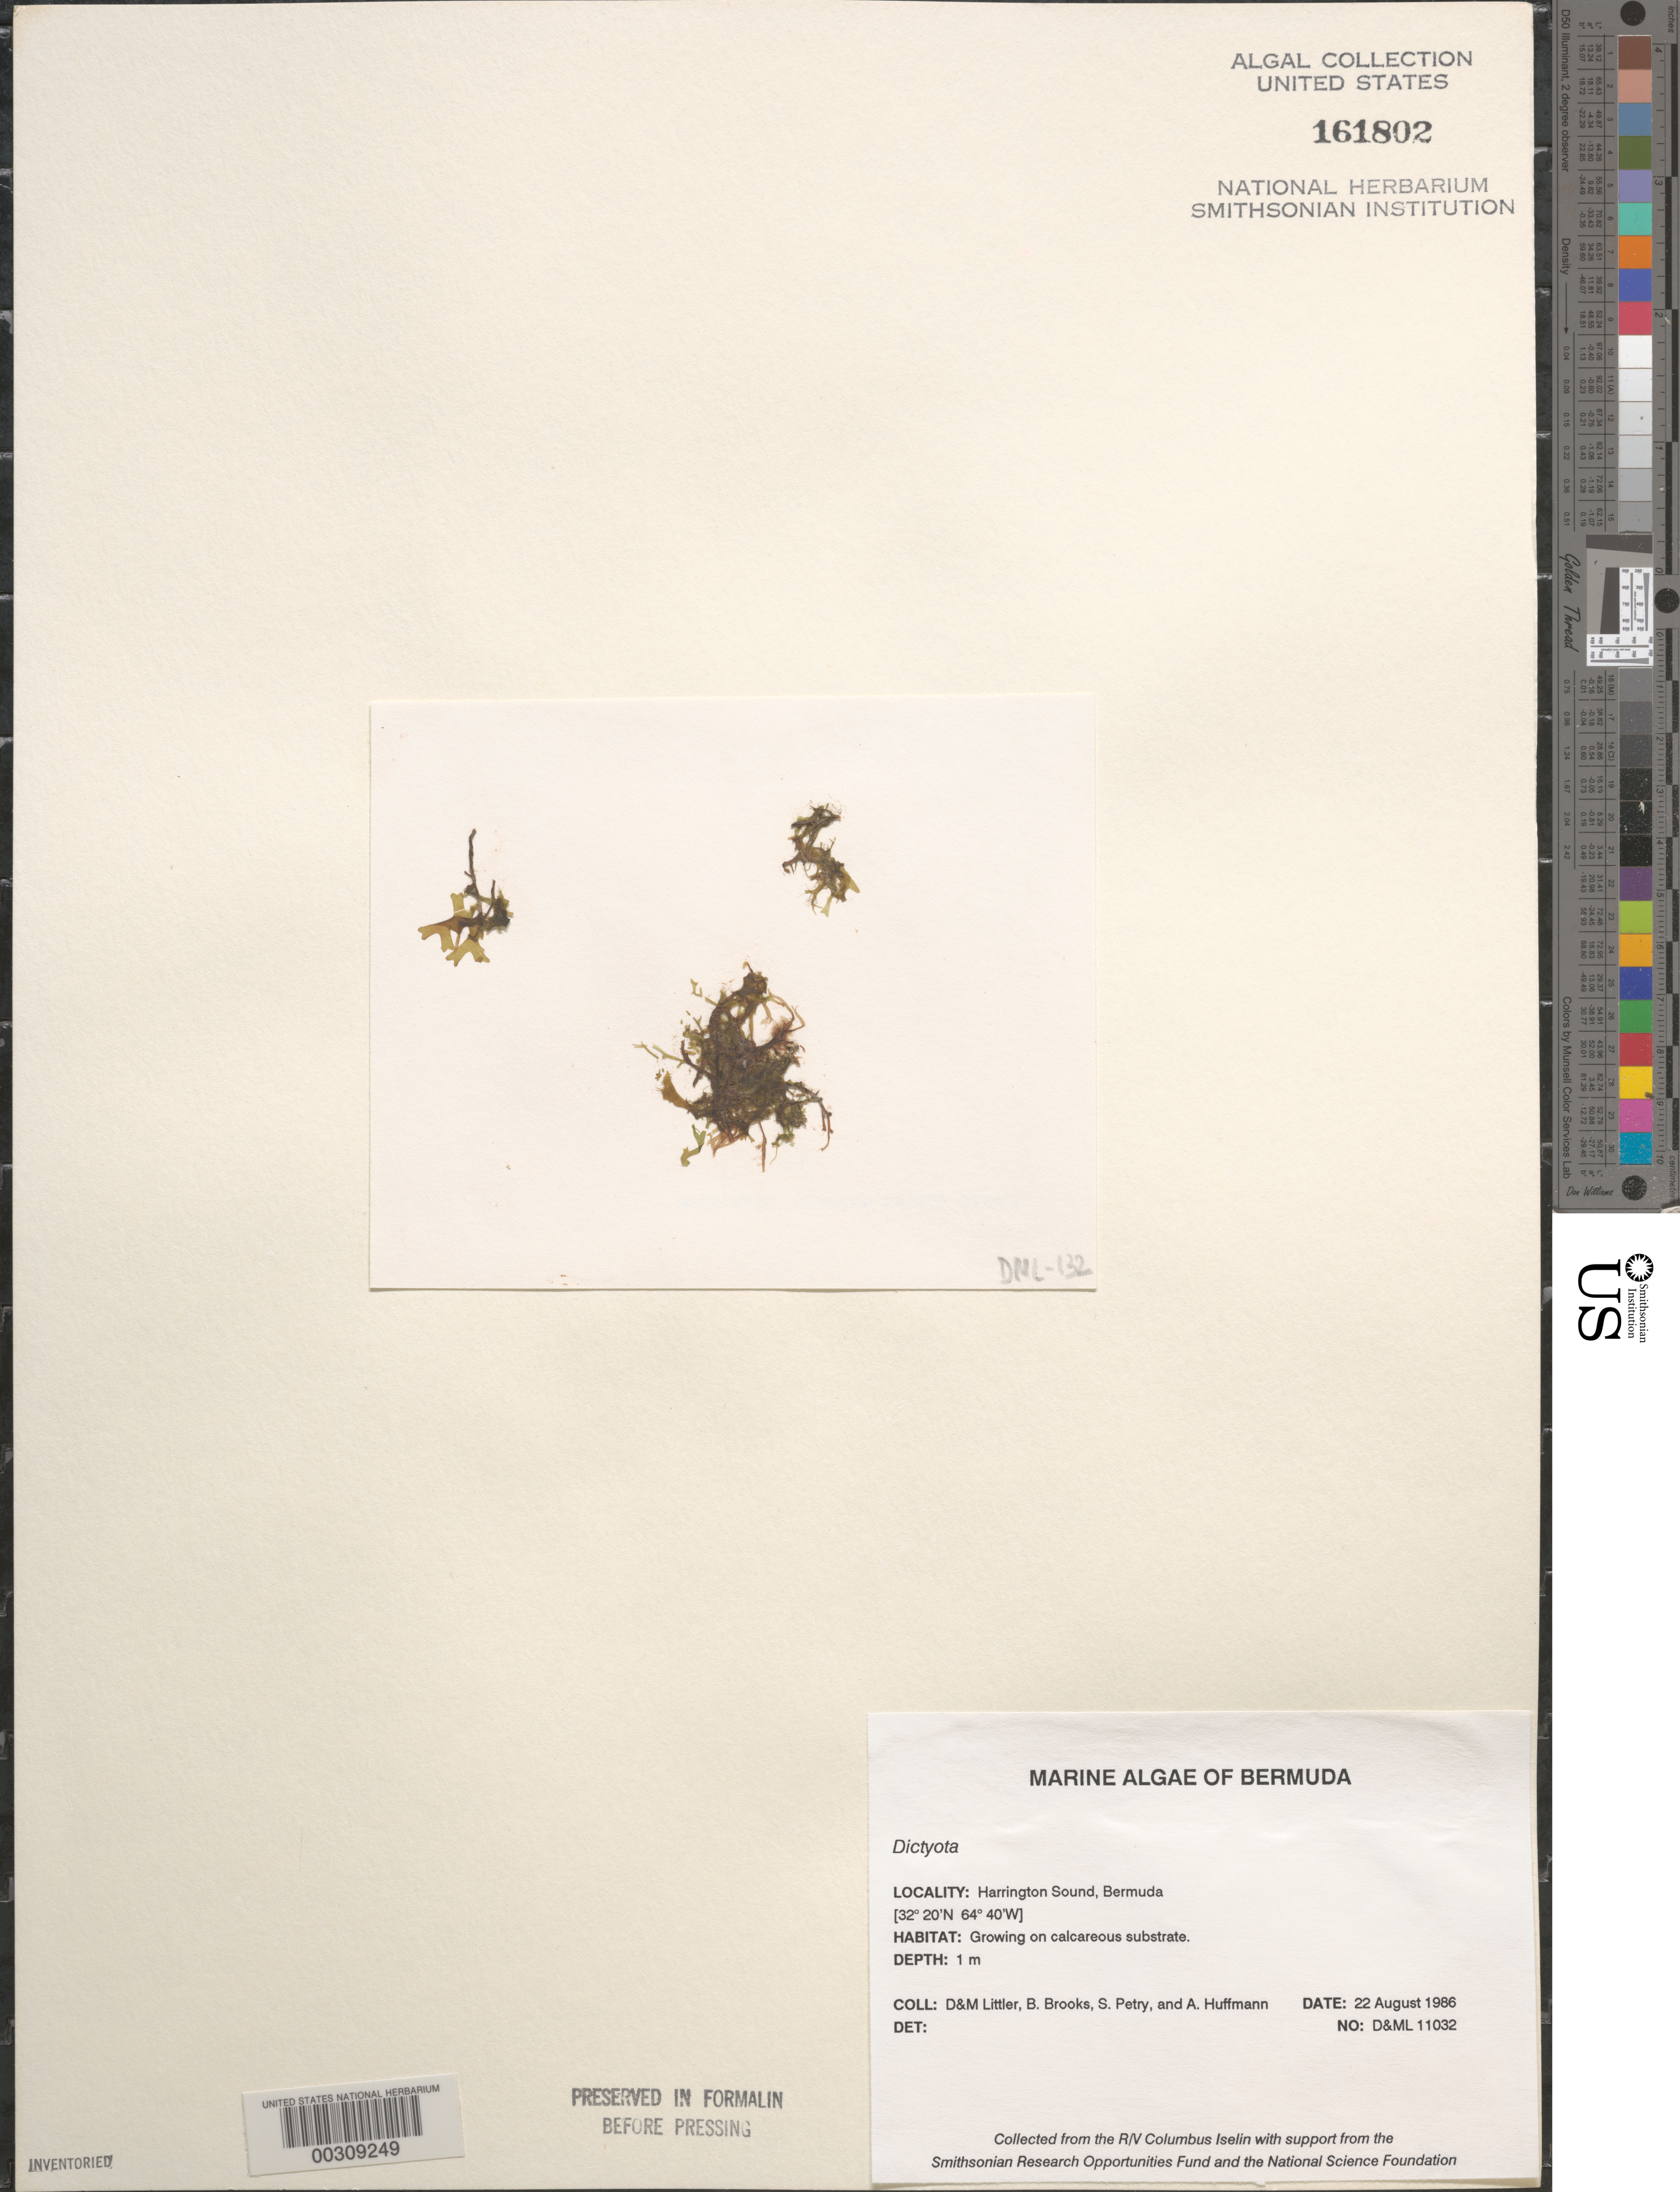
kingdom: Chromista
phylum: Ochrophyta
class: Phaeophyceae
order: Dictyotales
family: Dictyotaceae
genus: Dictyota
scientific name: Dictyota sp.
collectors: D. S. Littler, M. M. Littler & B. Brooks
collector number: D&ML 11132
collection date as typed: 21 Aug 1986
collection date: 1986-08-21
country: Bermuda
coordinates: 32 20' N, 64 33' W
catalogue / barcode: US 161802